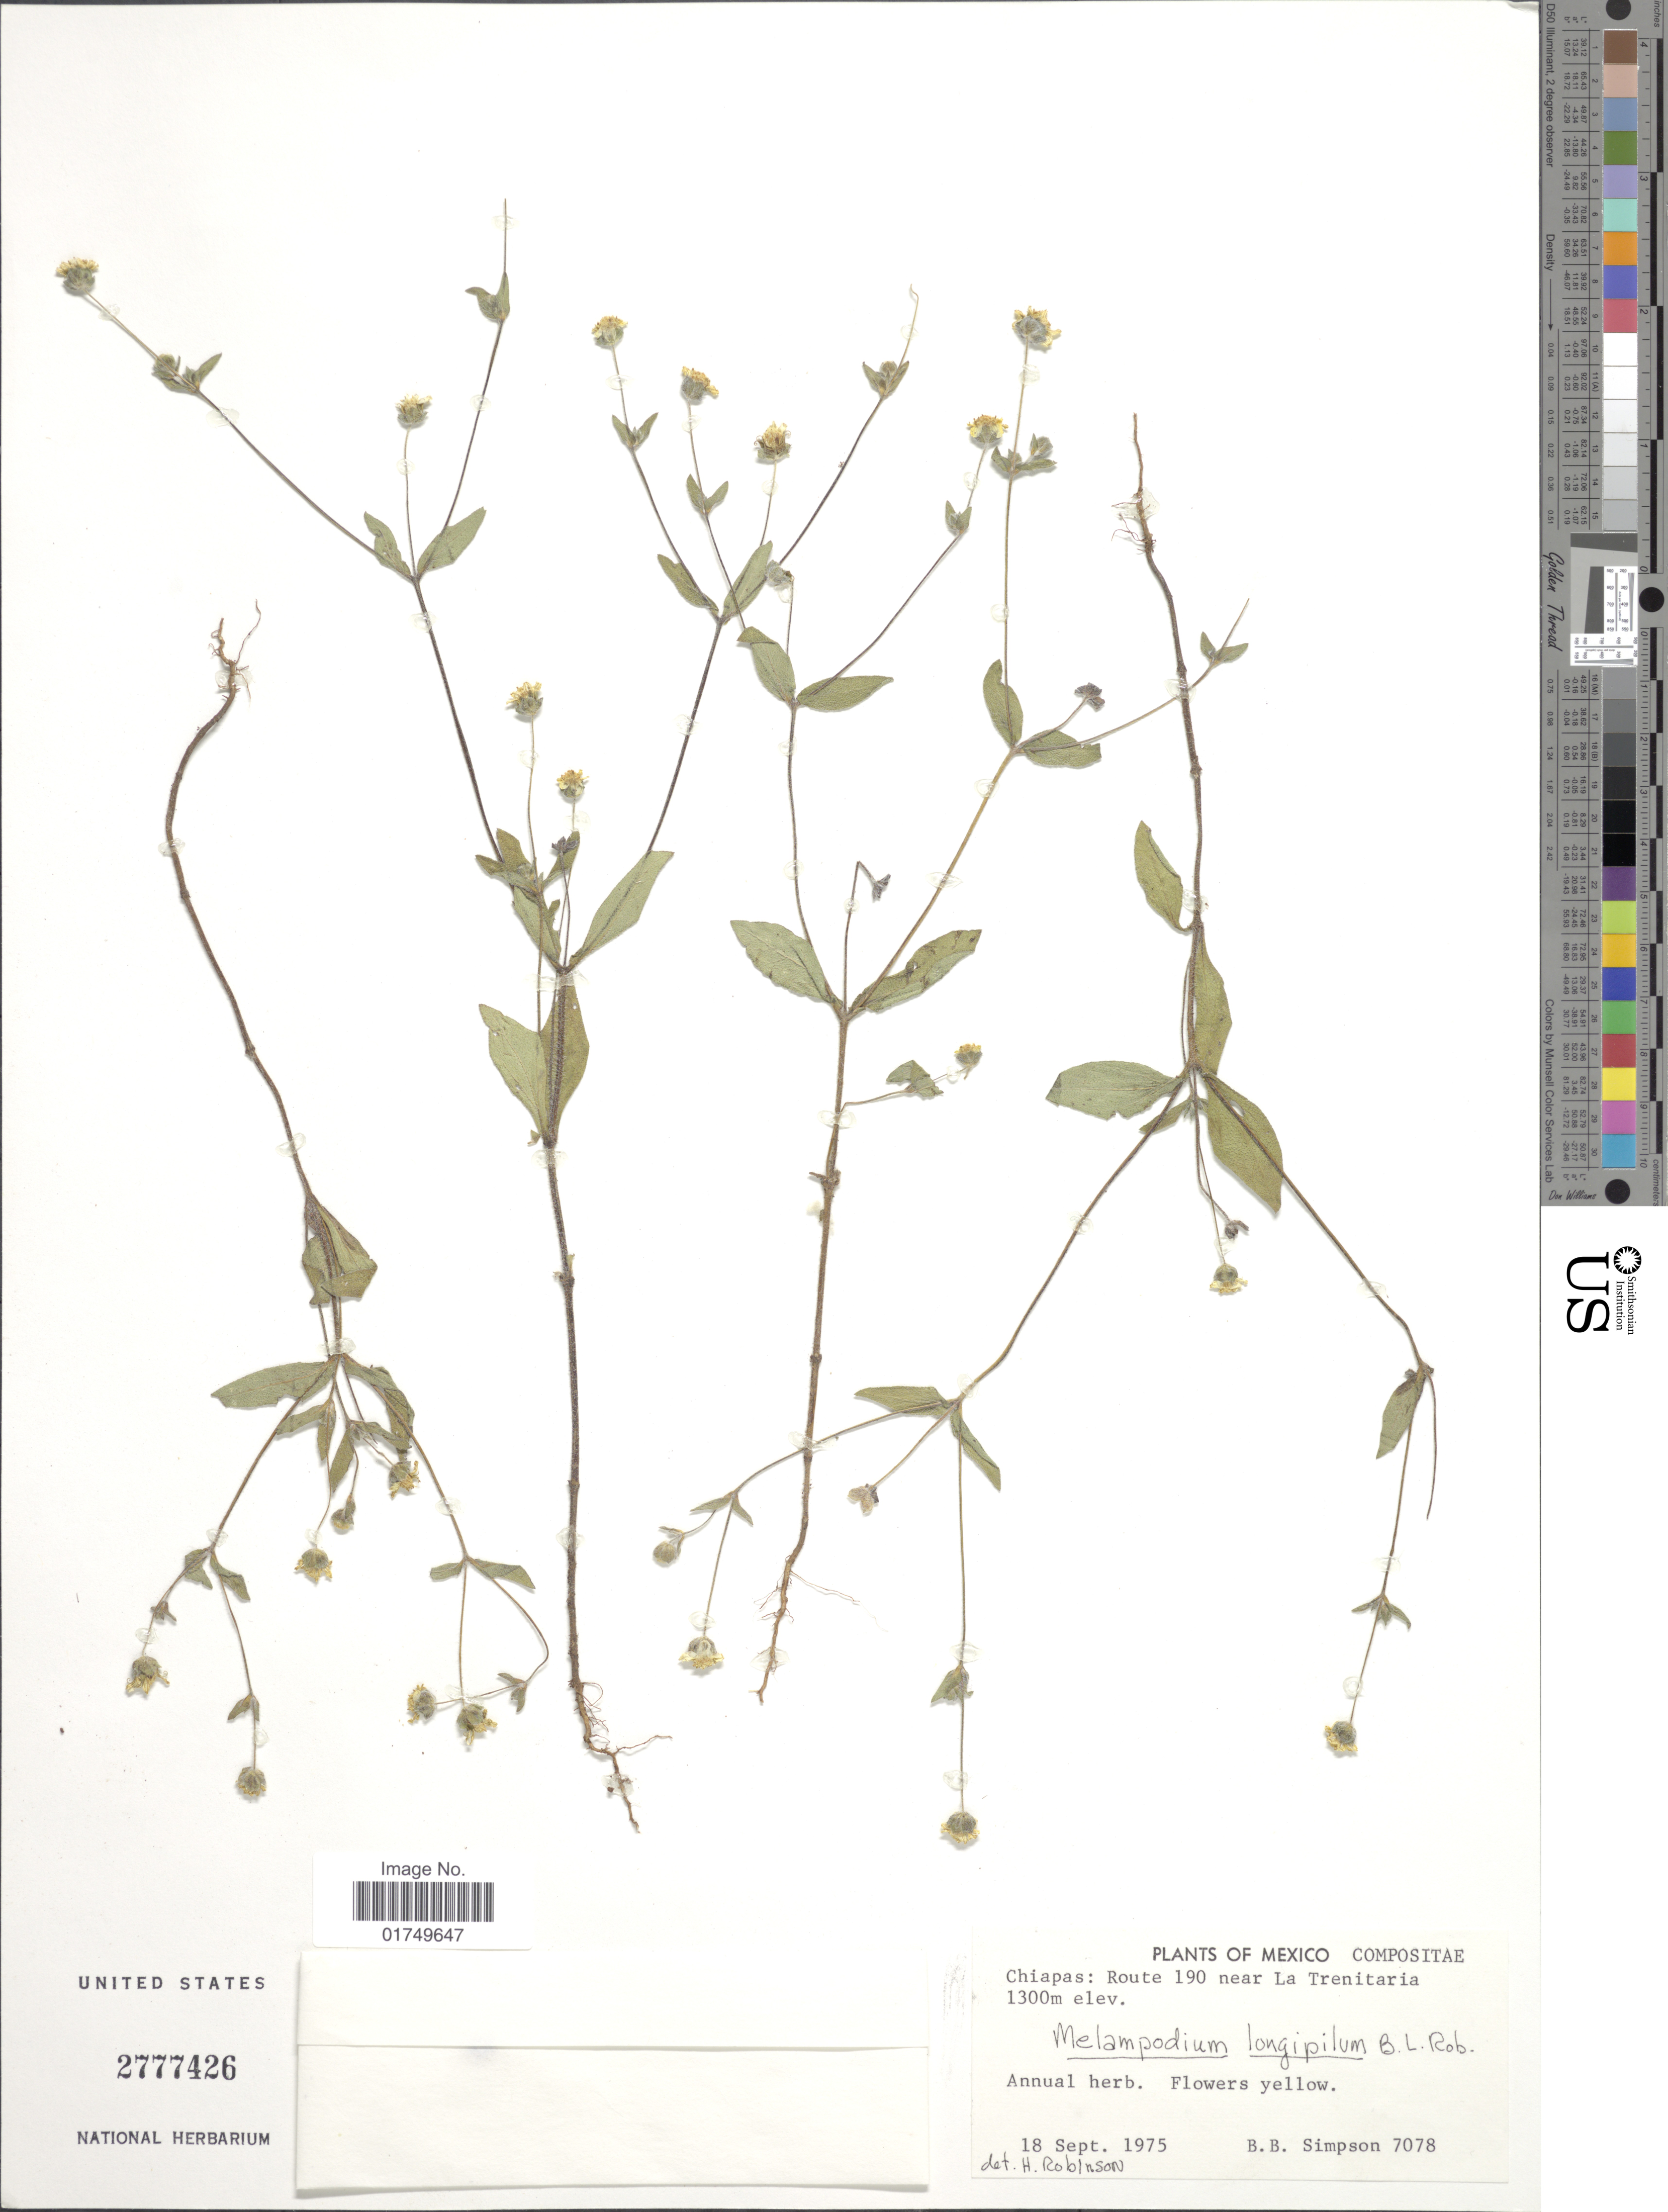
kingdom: Plantae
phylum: Tracheophyta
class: Magnoliopsida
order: Asterales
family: Asteraceae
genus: Melampodium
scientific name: Melampodium longipilum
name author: B.L. Rob.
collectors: B. B. Simpson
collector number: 7078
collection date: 1975-09-18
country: Mexico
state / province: Chiapas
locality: Route 190 near La Trenitaria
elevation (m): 1300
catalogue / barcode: US 2777426